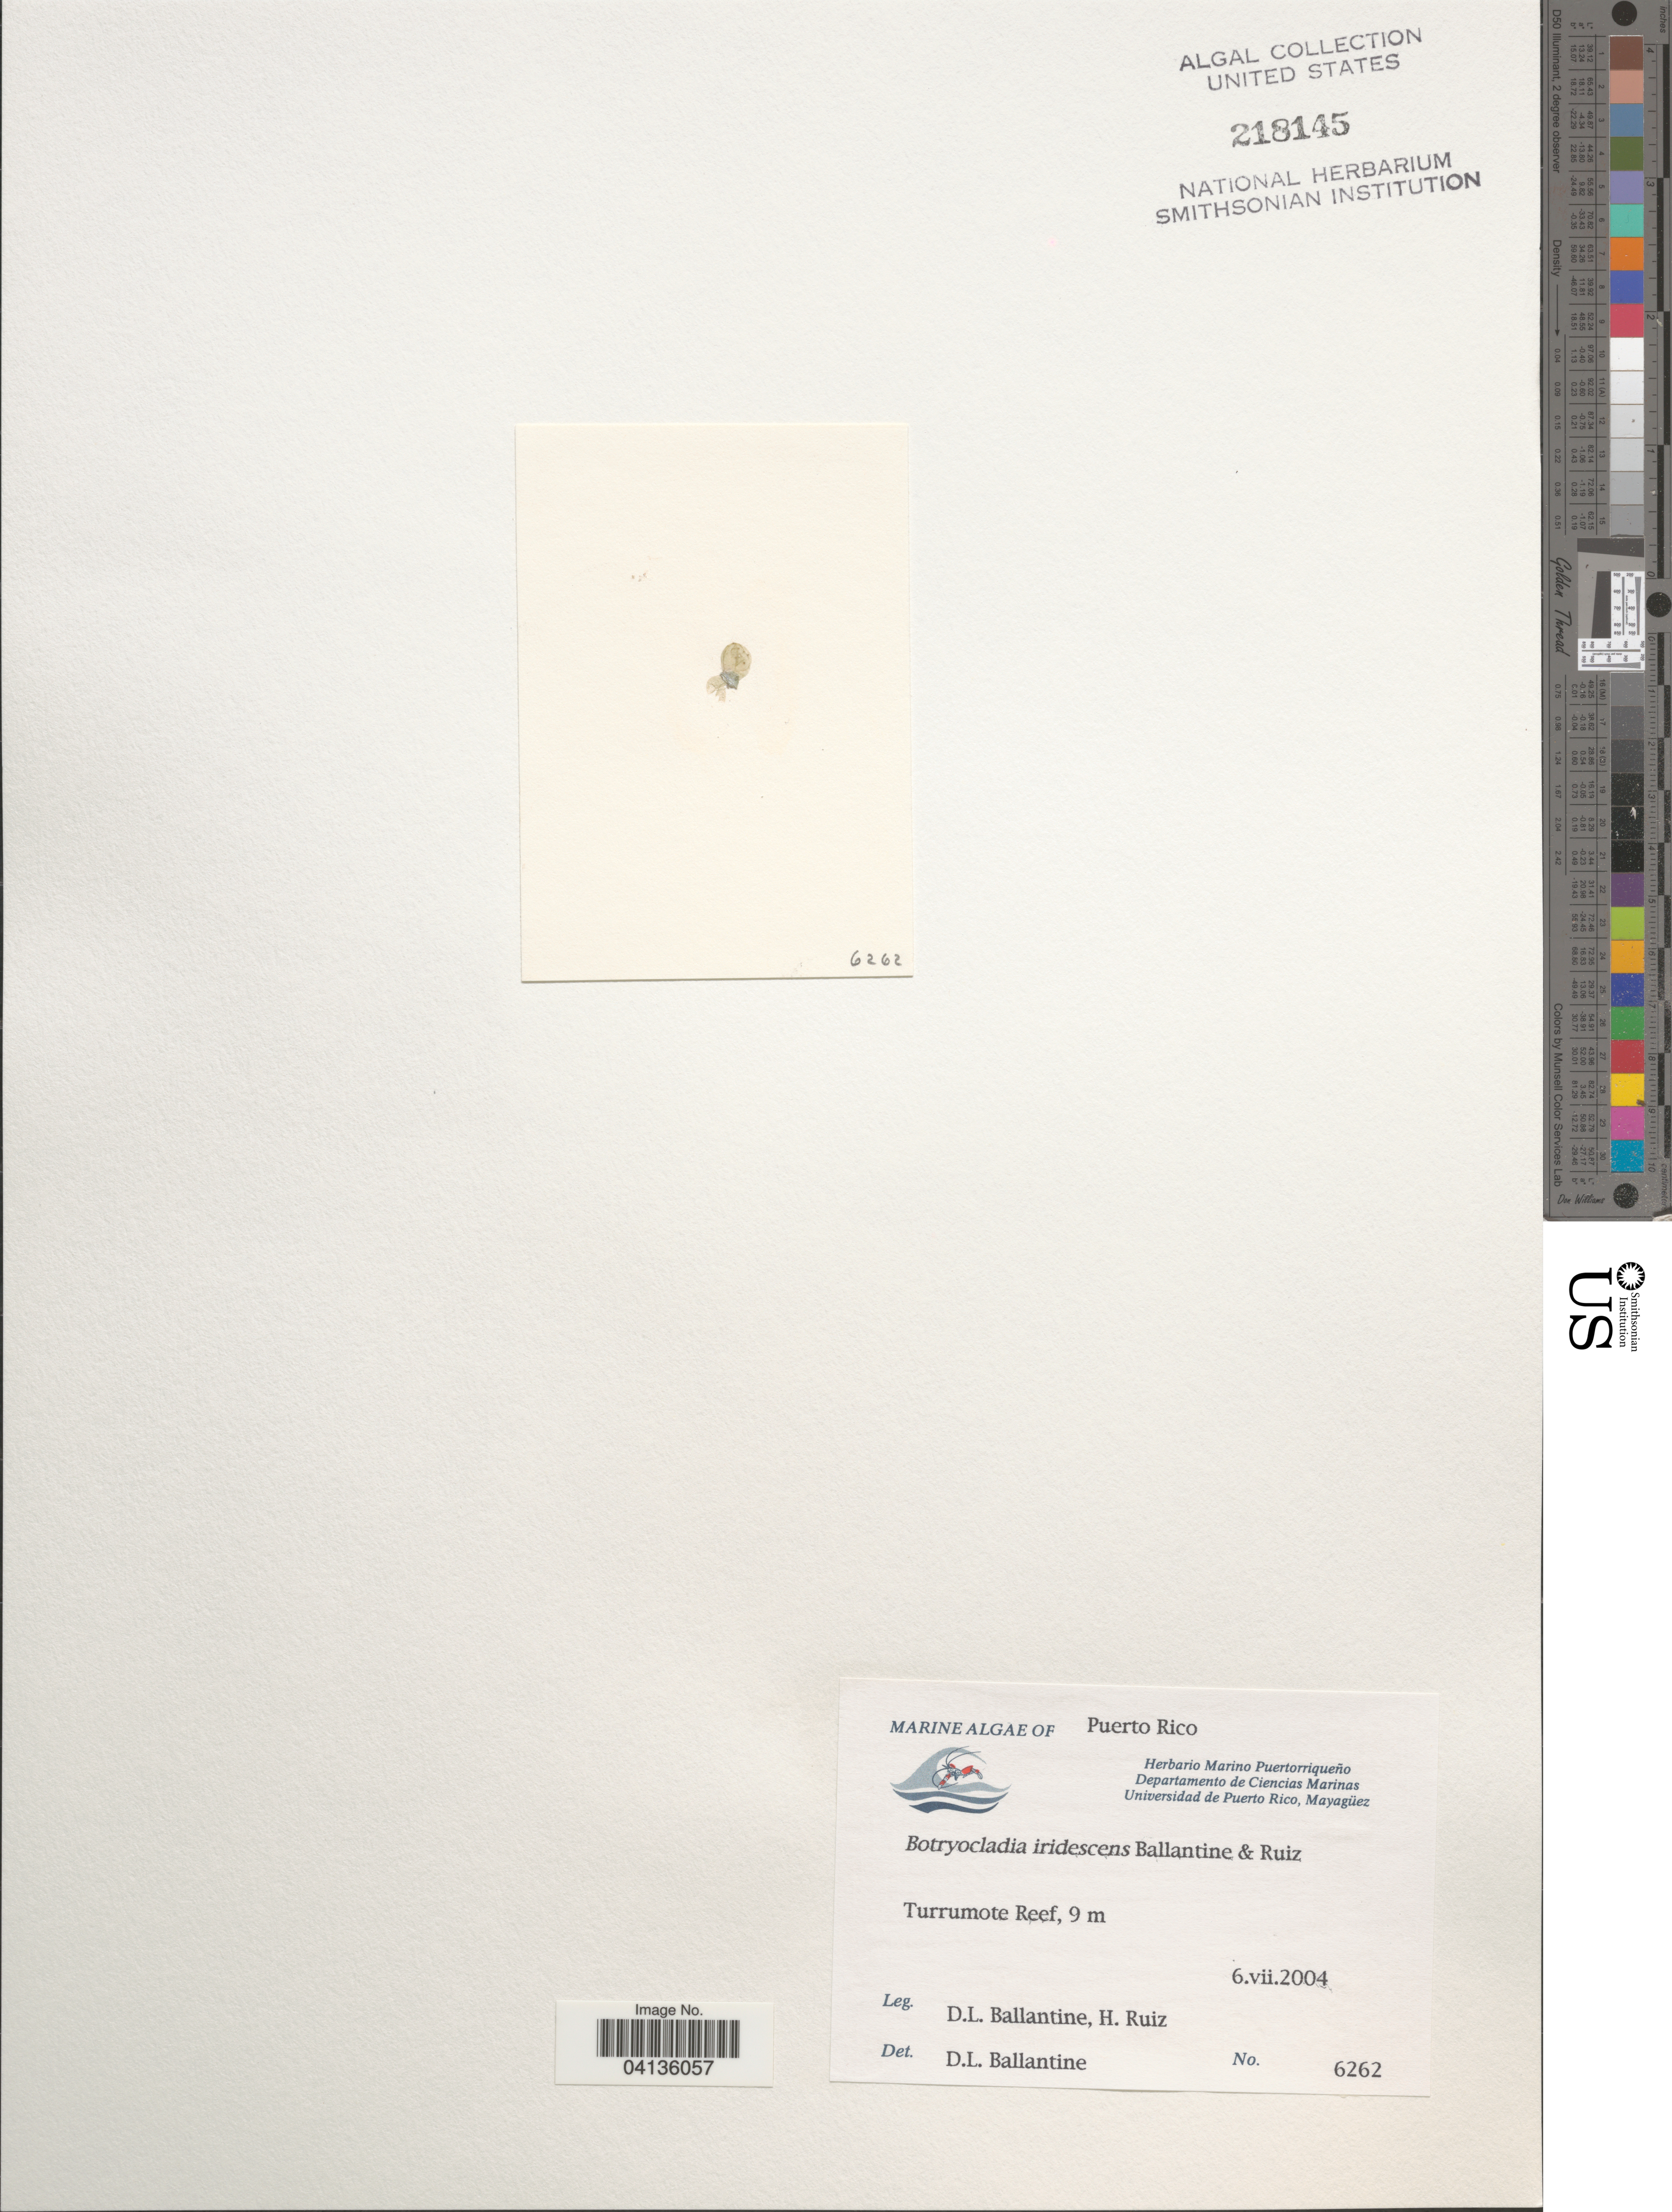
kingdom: Plantae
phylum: Rhodophyta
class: Florideophyceae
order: Rhodymeniales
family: Rhodymeniaceae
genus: Botryocladia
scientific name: Botryocladia iridescens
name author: D.L. Ballant. & H.Ruiz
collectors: D.L. Ballantine & H. Ruiz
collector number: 6262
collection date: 2004-07-06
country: Puerto Rico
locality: Turrumote Reef.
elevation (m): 9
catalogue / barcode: US 218145